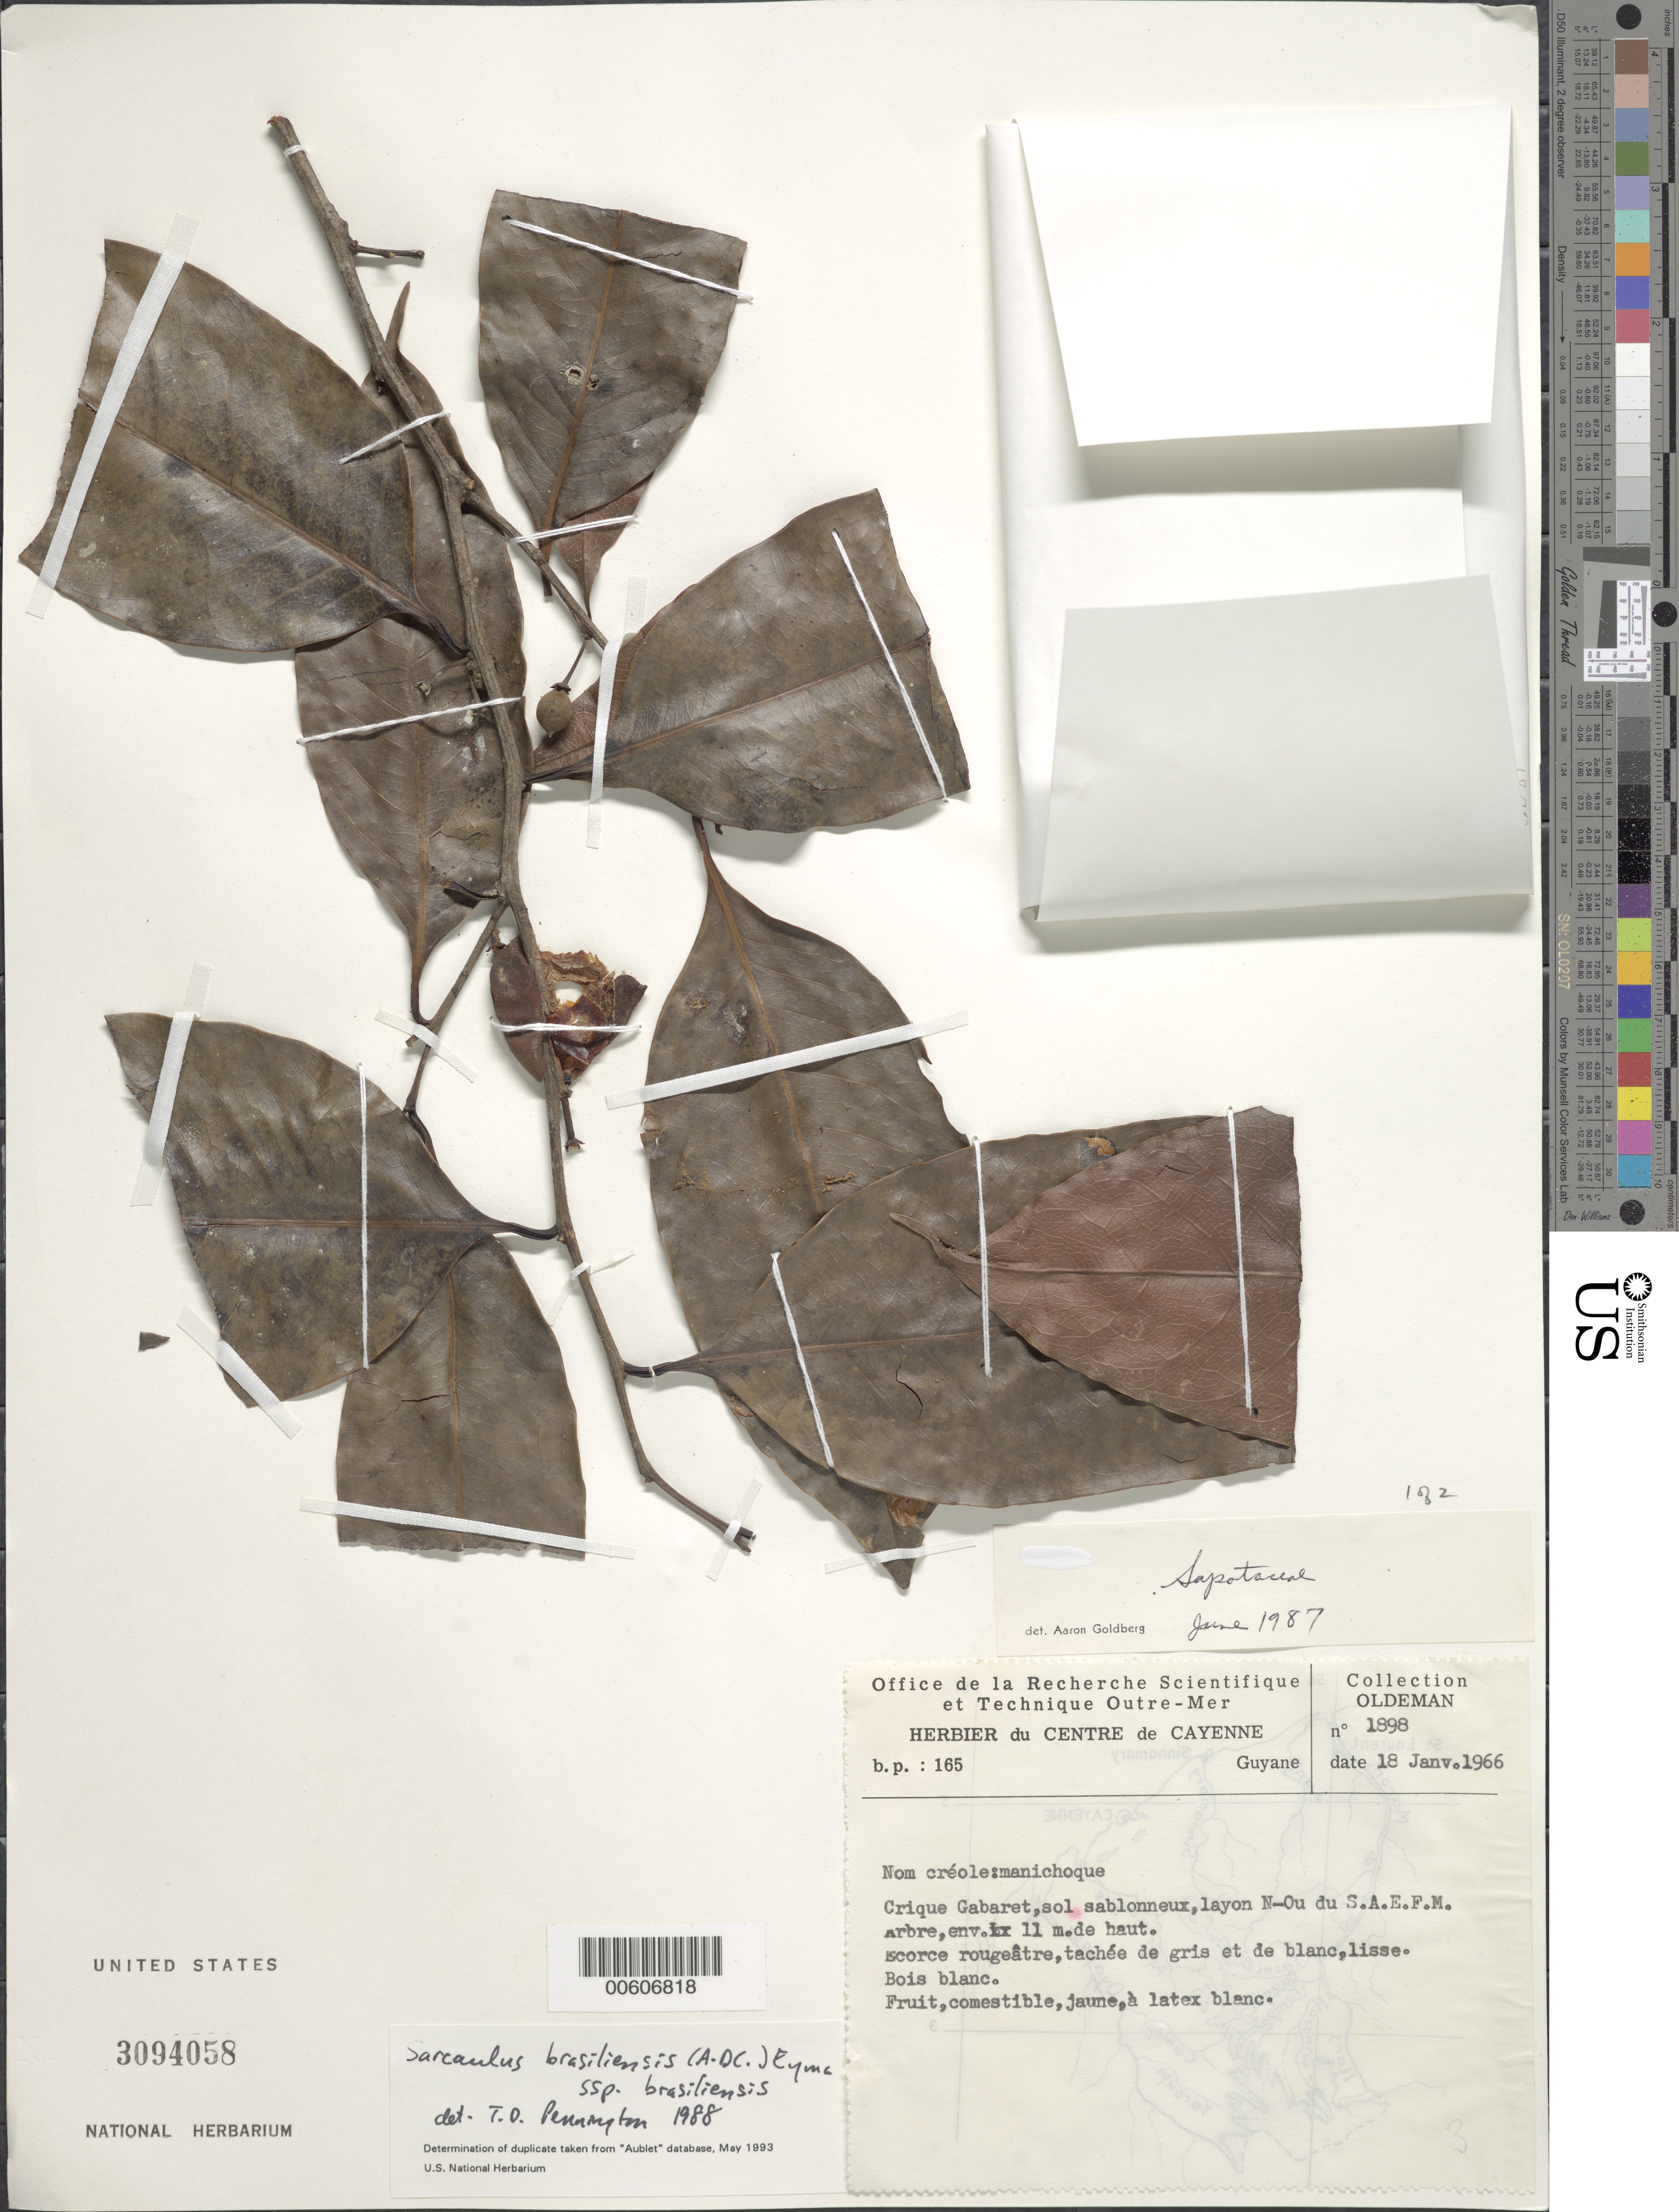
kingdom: Plantae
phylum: Tracheophyta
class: Magnoliopsida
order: Ericales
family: Sapotaceae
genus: Sarcaulus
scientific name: Sarcaulus brasiliensis subsp. brasiliensis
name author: (A. DC.) Eyma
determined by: Pennington, T. D., (K)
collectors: R. Oldeman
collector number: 1898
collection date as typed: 18-Jan-66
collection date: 1966-01-18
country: French Guiana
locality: Crique Gabaret, layon N'Ouest du S.A.E.F.M.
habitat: Sandy soil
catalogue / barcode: US 3094058